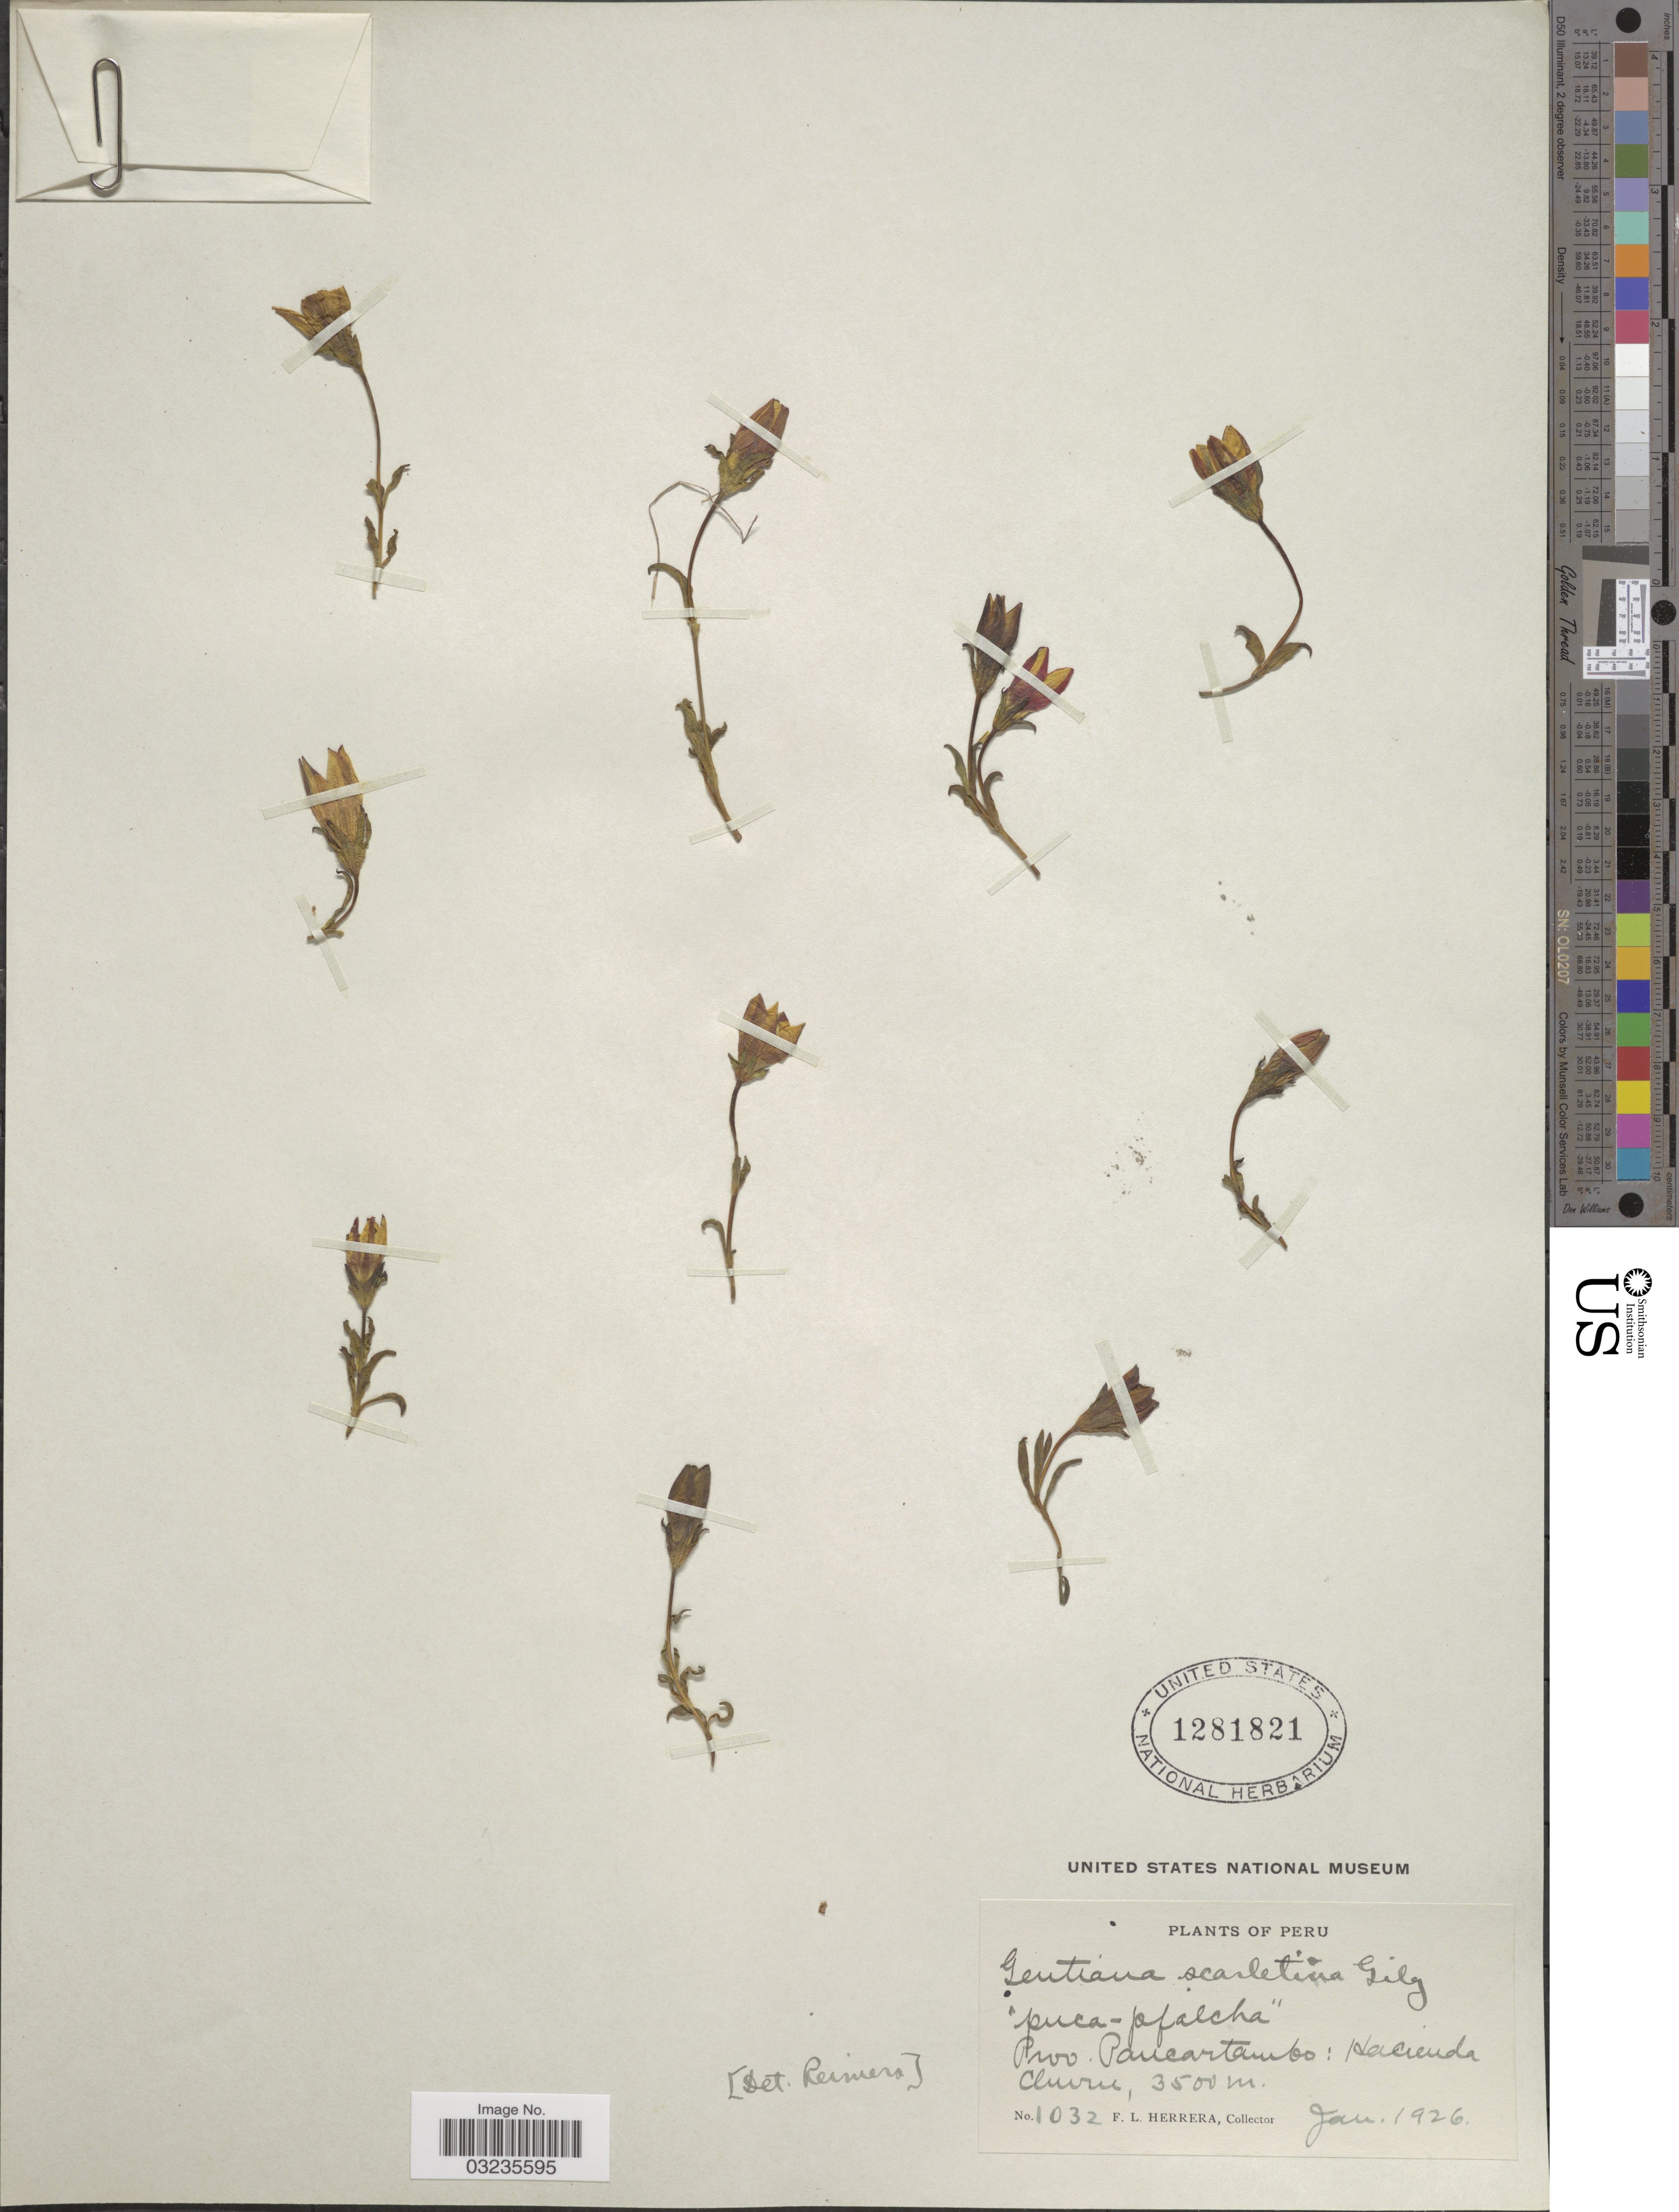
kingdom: Plantae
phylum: Tracheophyta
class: Magnoliopsida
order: Gentianales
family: Gentianaceae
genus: Gentiana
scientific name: Gentiana scarlatina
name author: Gilg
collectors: F. L. Herrera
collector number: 1032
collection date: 1926-01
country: Peru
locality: Prov. Paucartambo: Hacienda Churu.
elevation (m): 3500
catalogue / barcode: US 1281821